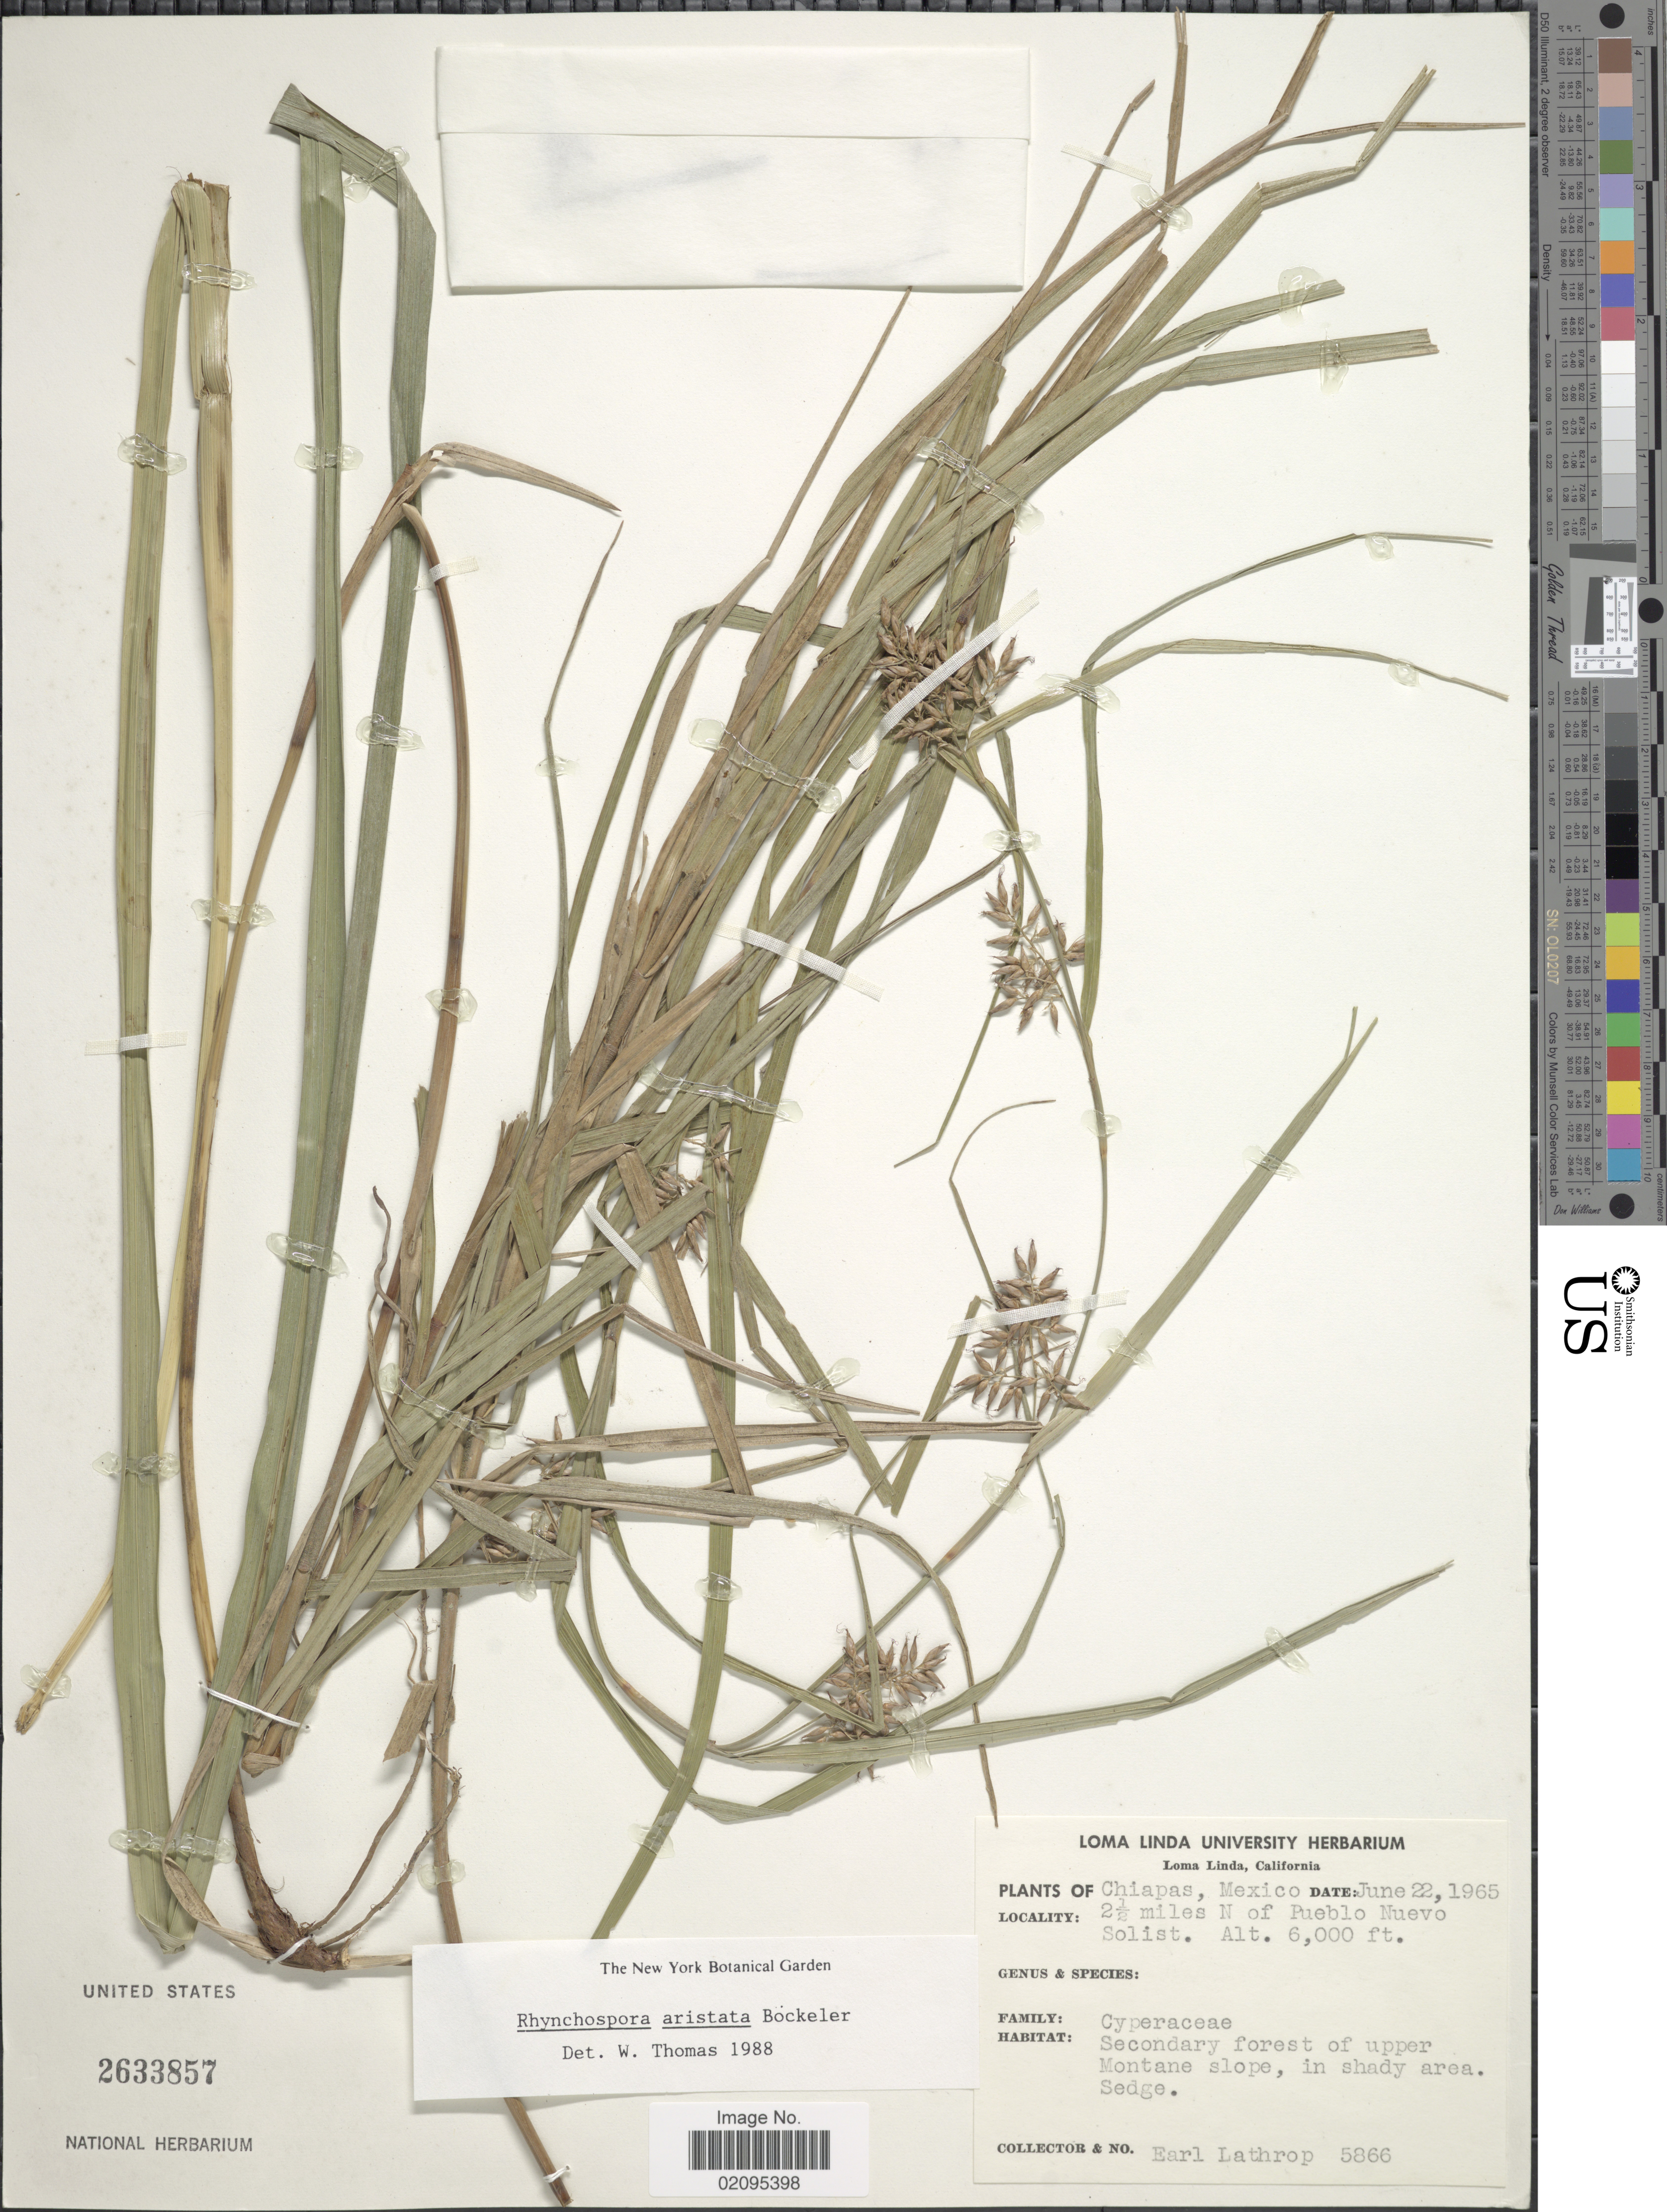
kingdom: Plantae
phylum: Tracheophyta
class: Liliopsida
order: Poales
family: Cyperaceae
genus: Rhynchospora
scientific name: Rhynchospora aristata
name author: Boeckeler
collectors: E. W. Lathrop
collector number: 5866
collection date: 1965-06-22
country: Mexico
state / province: Chiapas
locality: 2 1/2 miles N of Pueblo Nuevo Solist., secondary forest of upper Montane slope.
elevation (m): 1829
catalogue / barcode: US 2633857